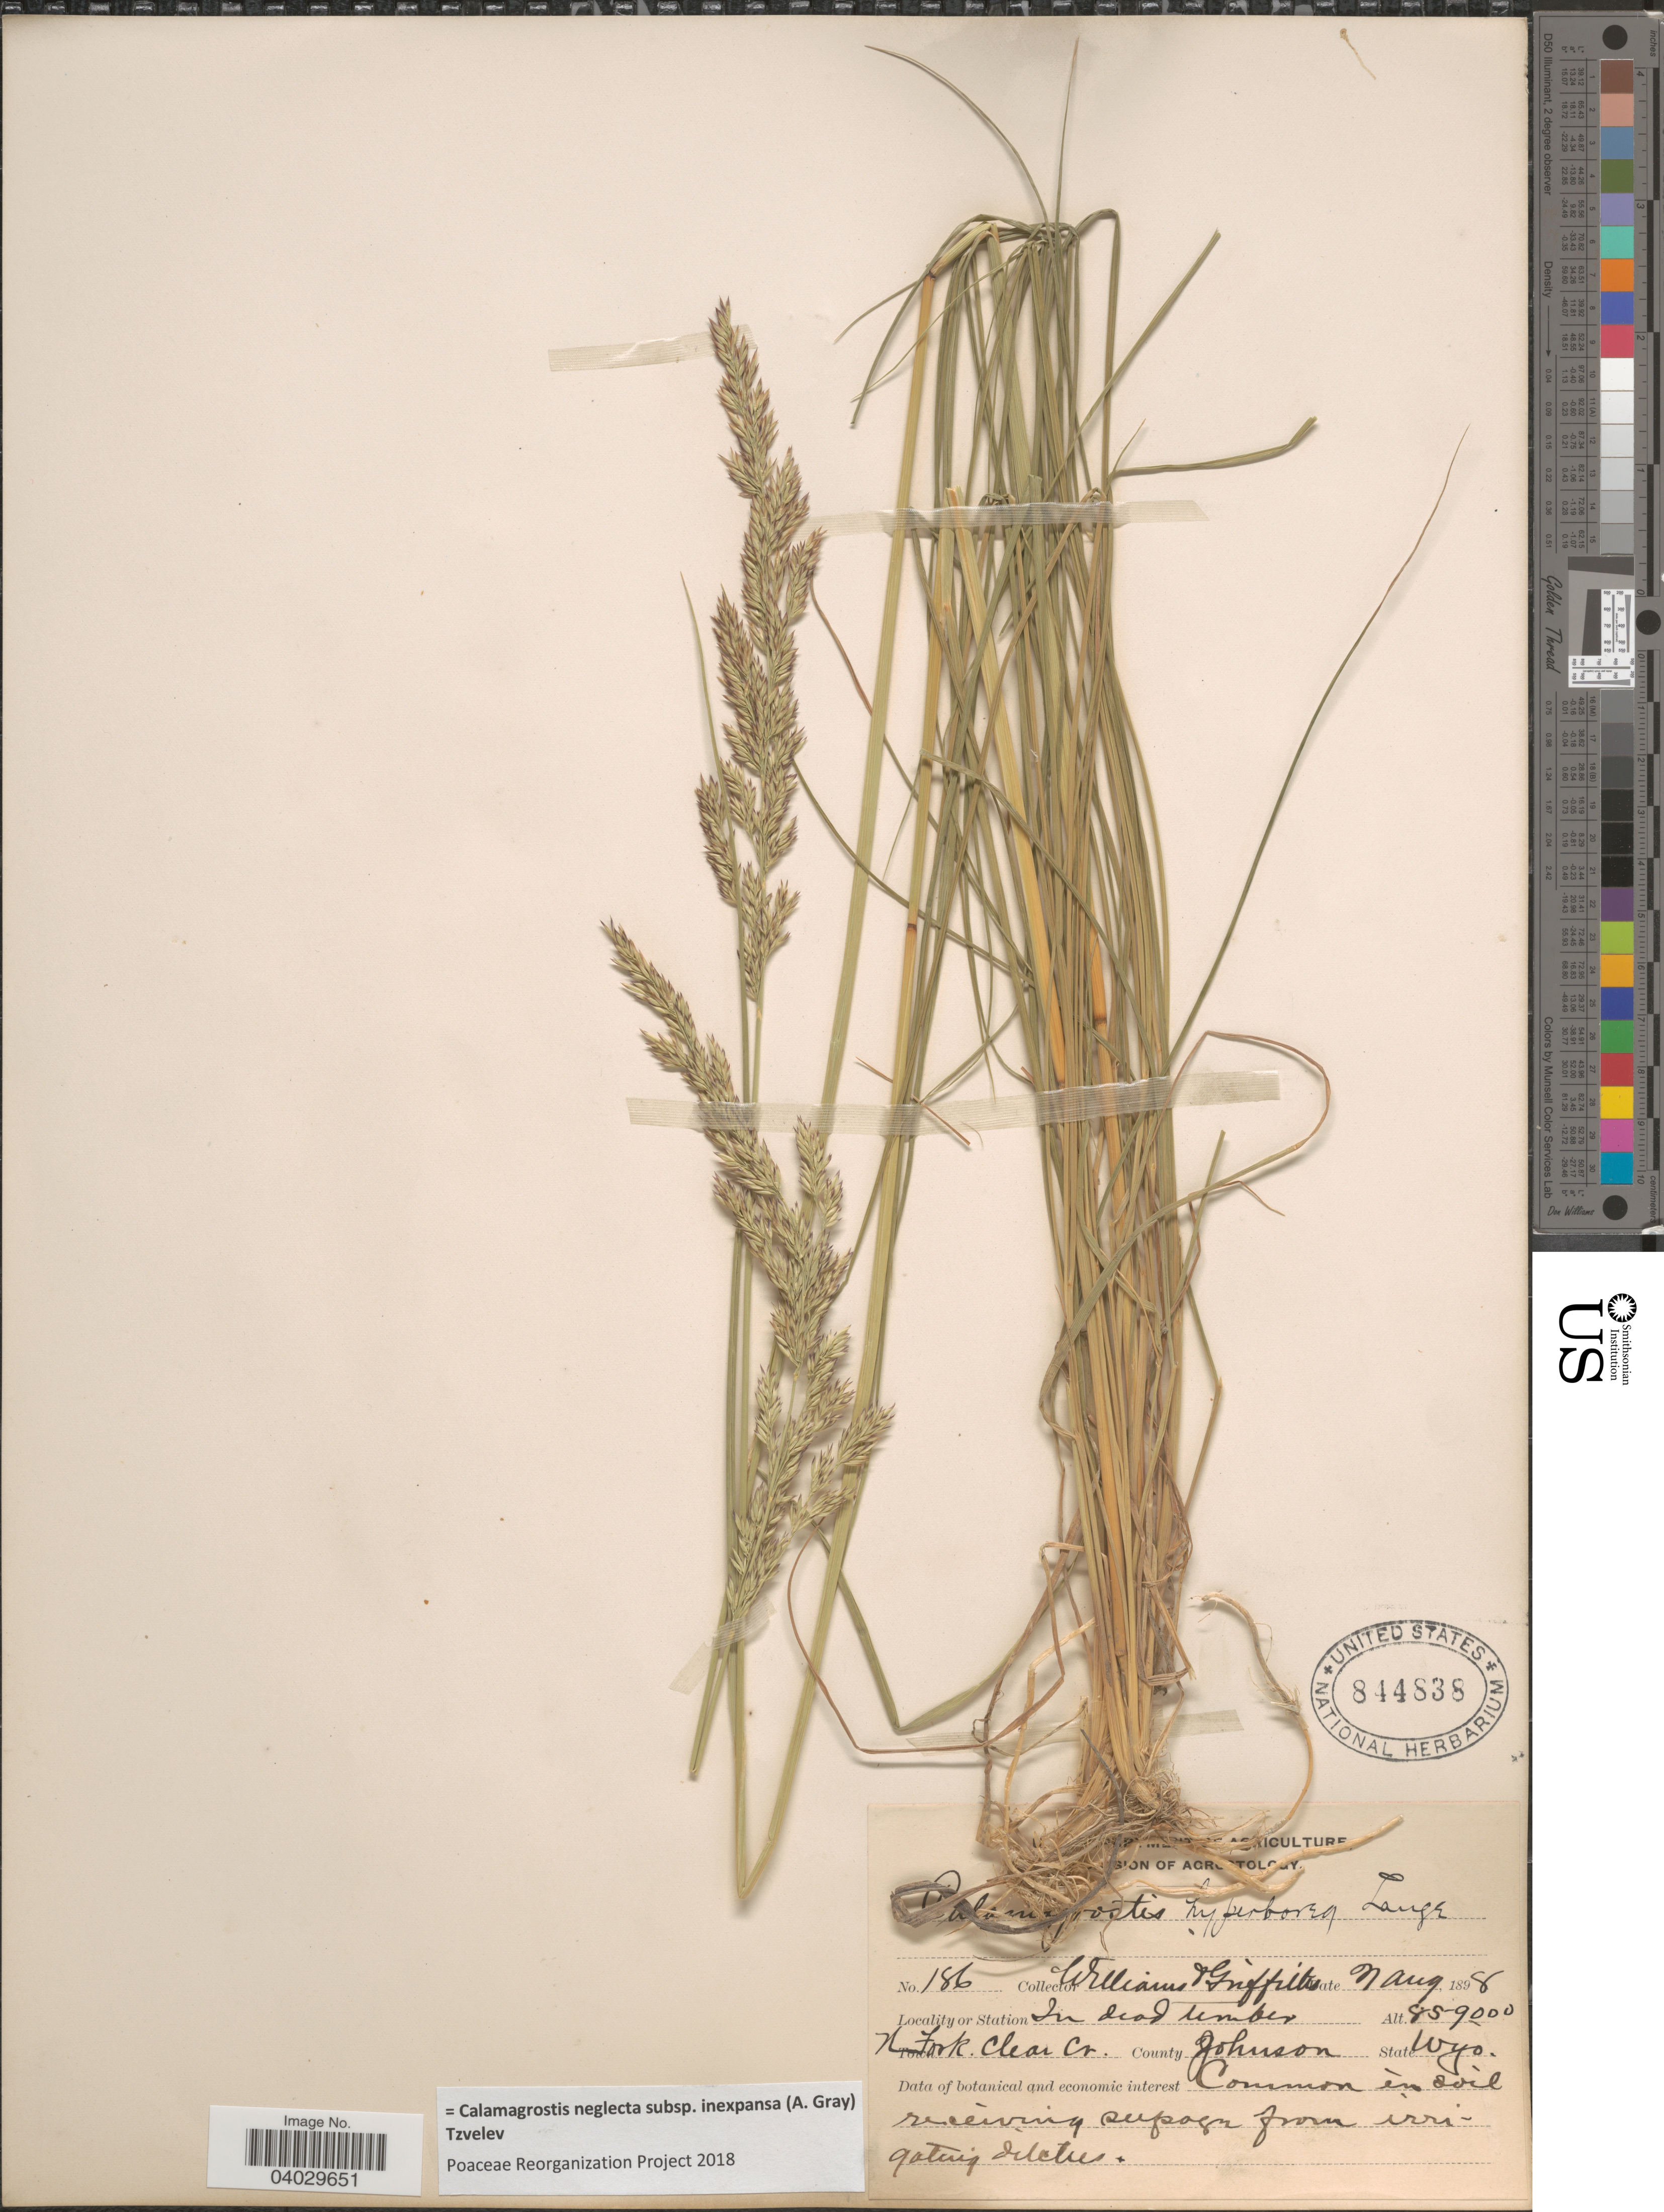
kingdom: Plantae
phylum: Tracheophyta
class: Liliopsida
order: Poales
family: Poaceae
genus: Calamagrostis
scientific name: Calamagrostis neglecta subsp. inexpansa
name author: (A. Gray) Tzvelev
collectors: -- Williams & -- Griffiths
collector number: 186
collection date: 1898-08-03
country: United States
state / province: Wyoming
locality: In dead timber. N. Fork. Clear Cr. County Johnson.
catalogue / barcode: US 844838